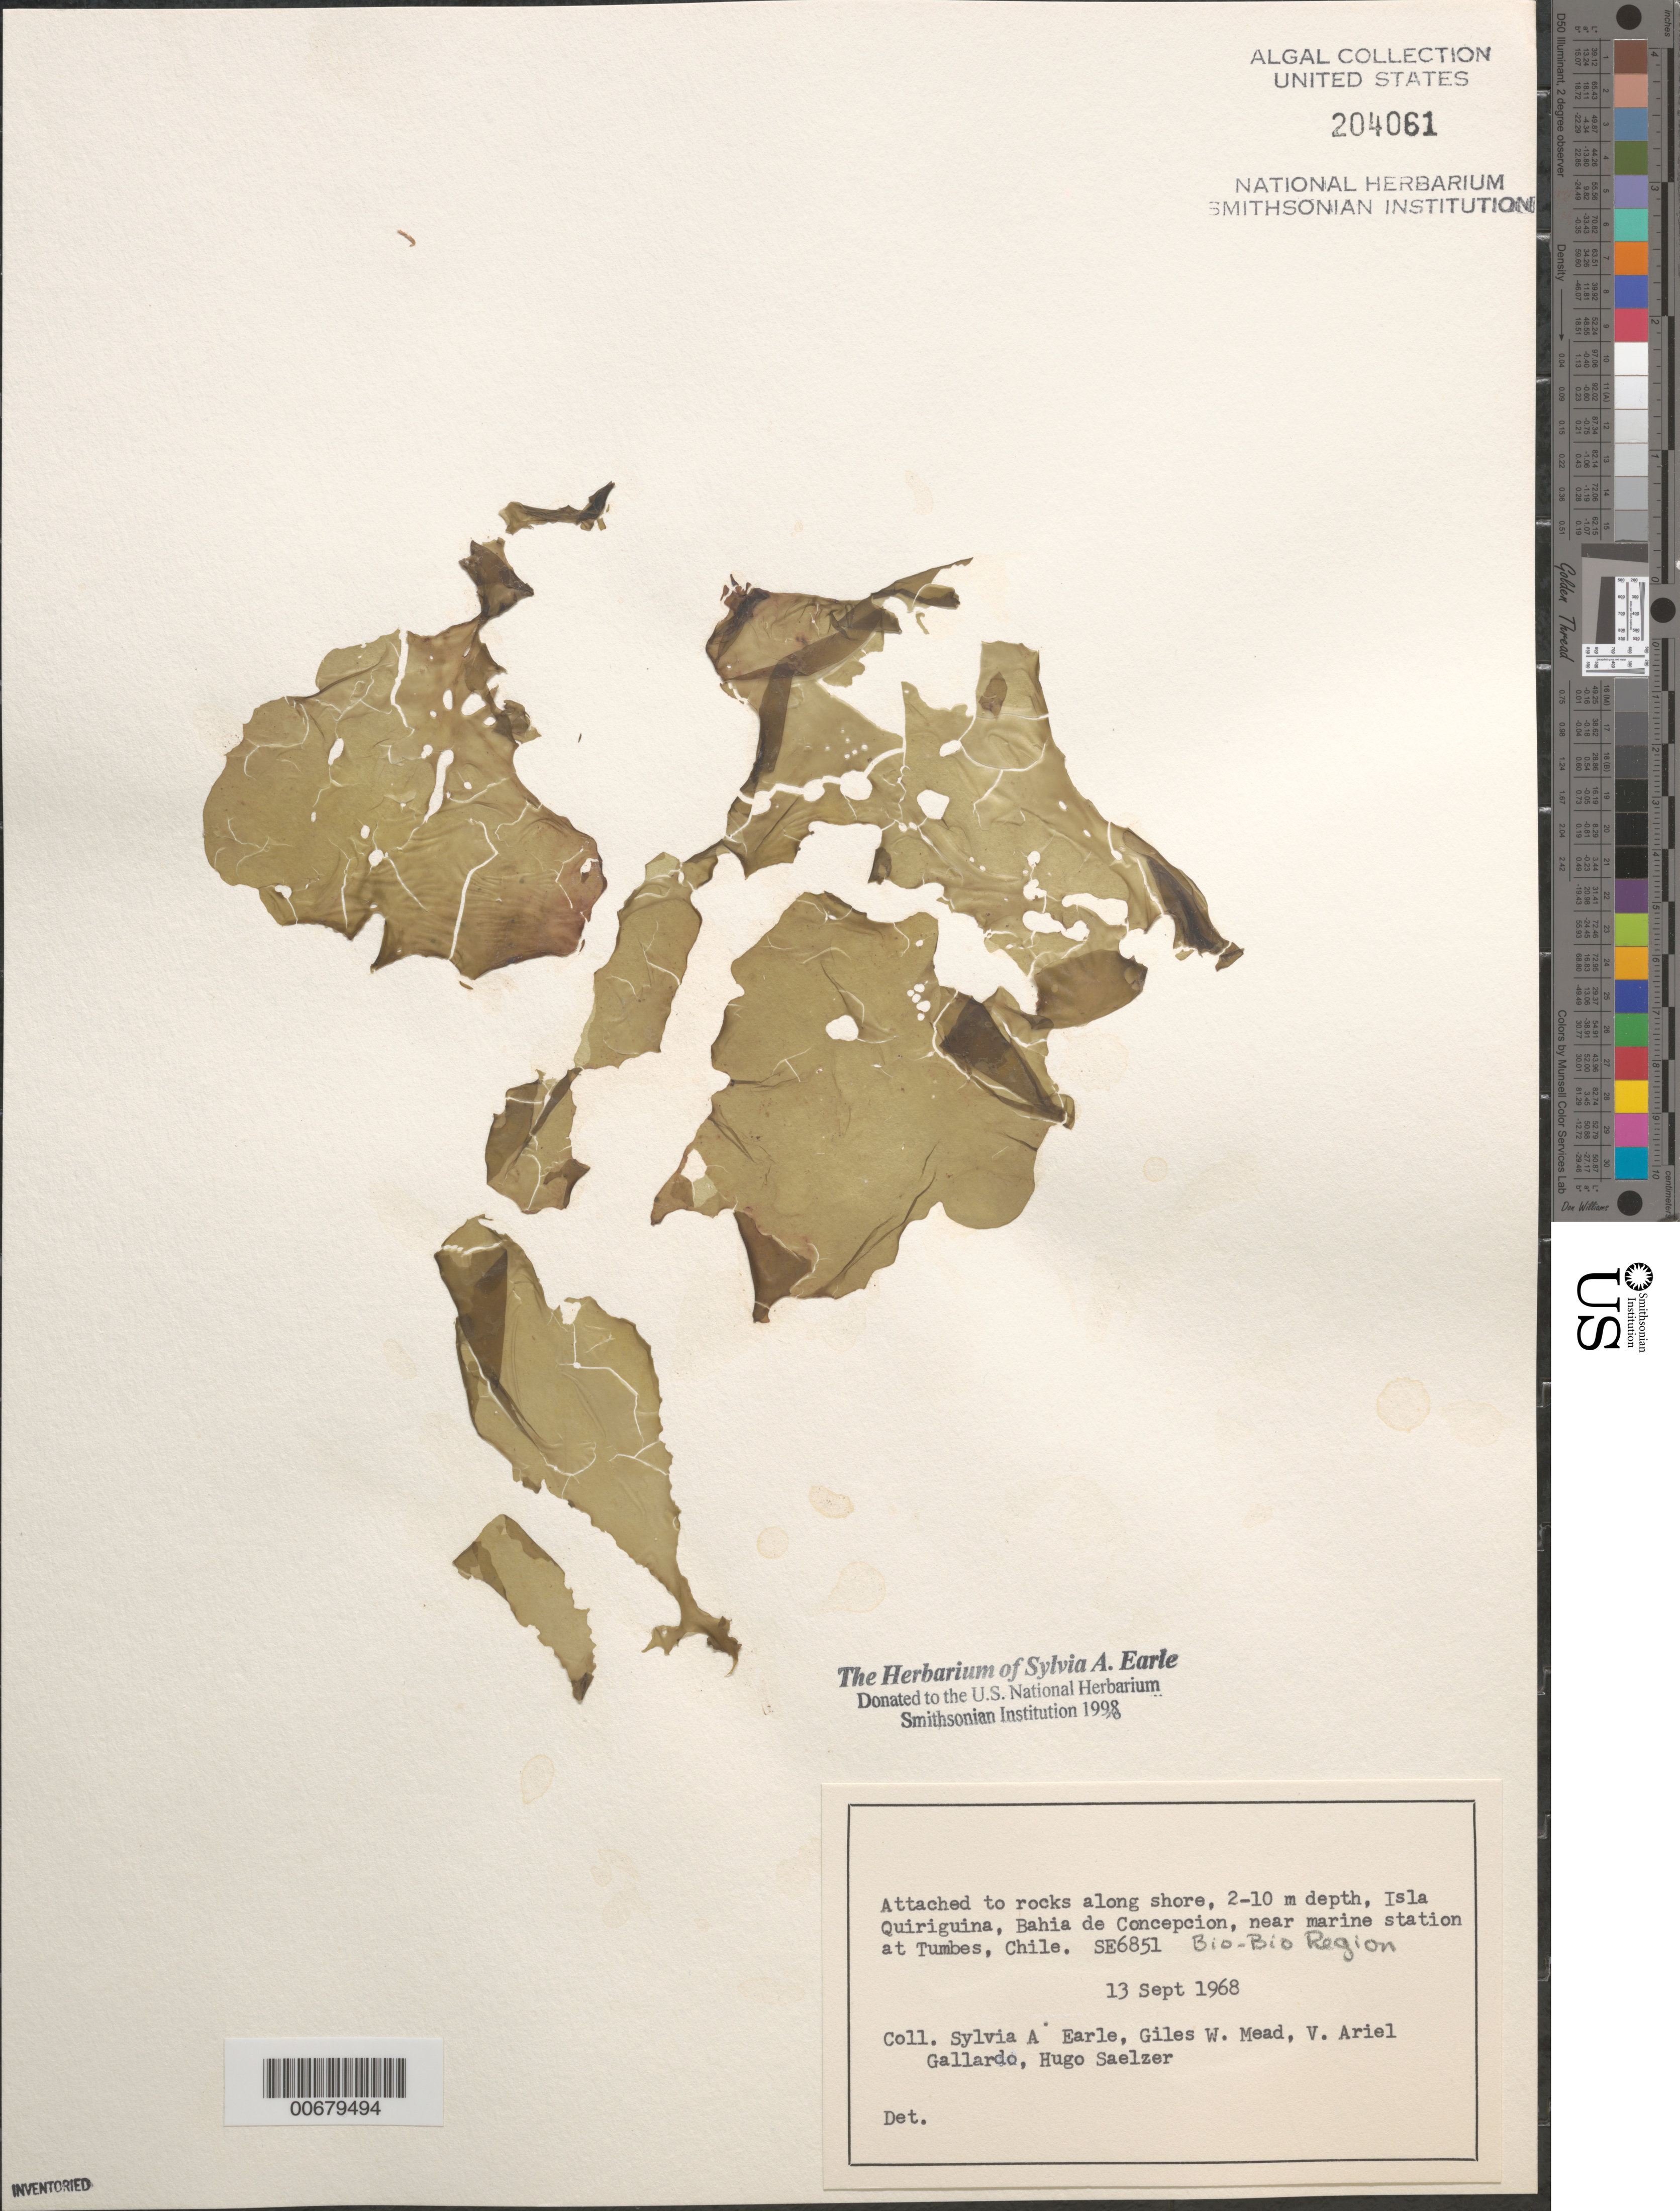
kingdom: Plantae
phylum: Chlorophyta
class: Ulvophyceae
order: Ulvales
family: Ulvaceae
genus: Ulva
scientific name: Ulva sp.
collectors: S. A. Earle, G. W. Mead, V. Gallardo & H. Saelzer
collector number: SE 6851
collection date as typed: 13 Sep 1968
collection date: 1968-09-13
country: Chile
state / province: Bio-Bío (VIII)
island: Isla Quiriquina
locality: Bahía de Concepción, near marine station at Tumbes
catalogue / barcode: US 204061